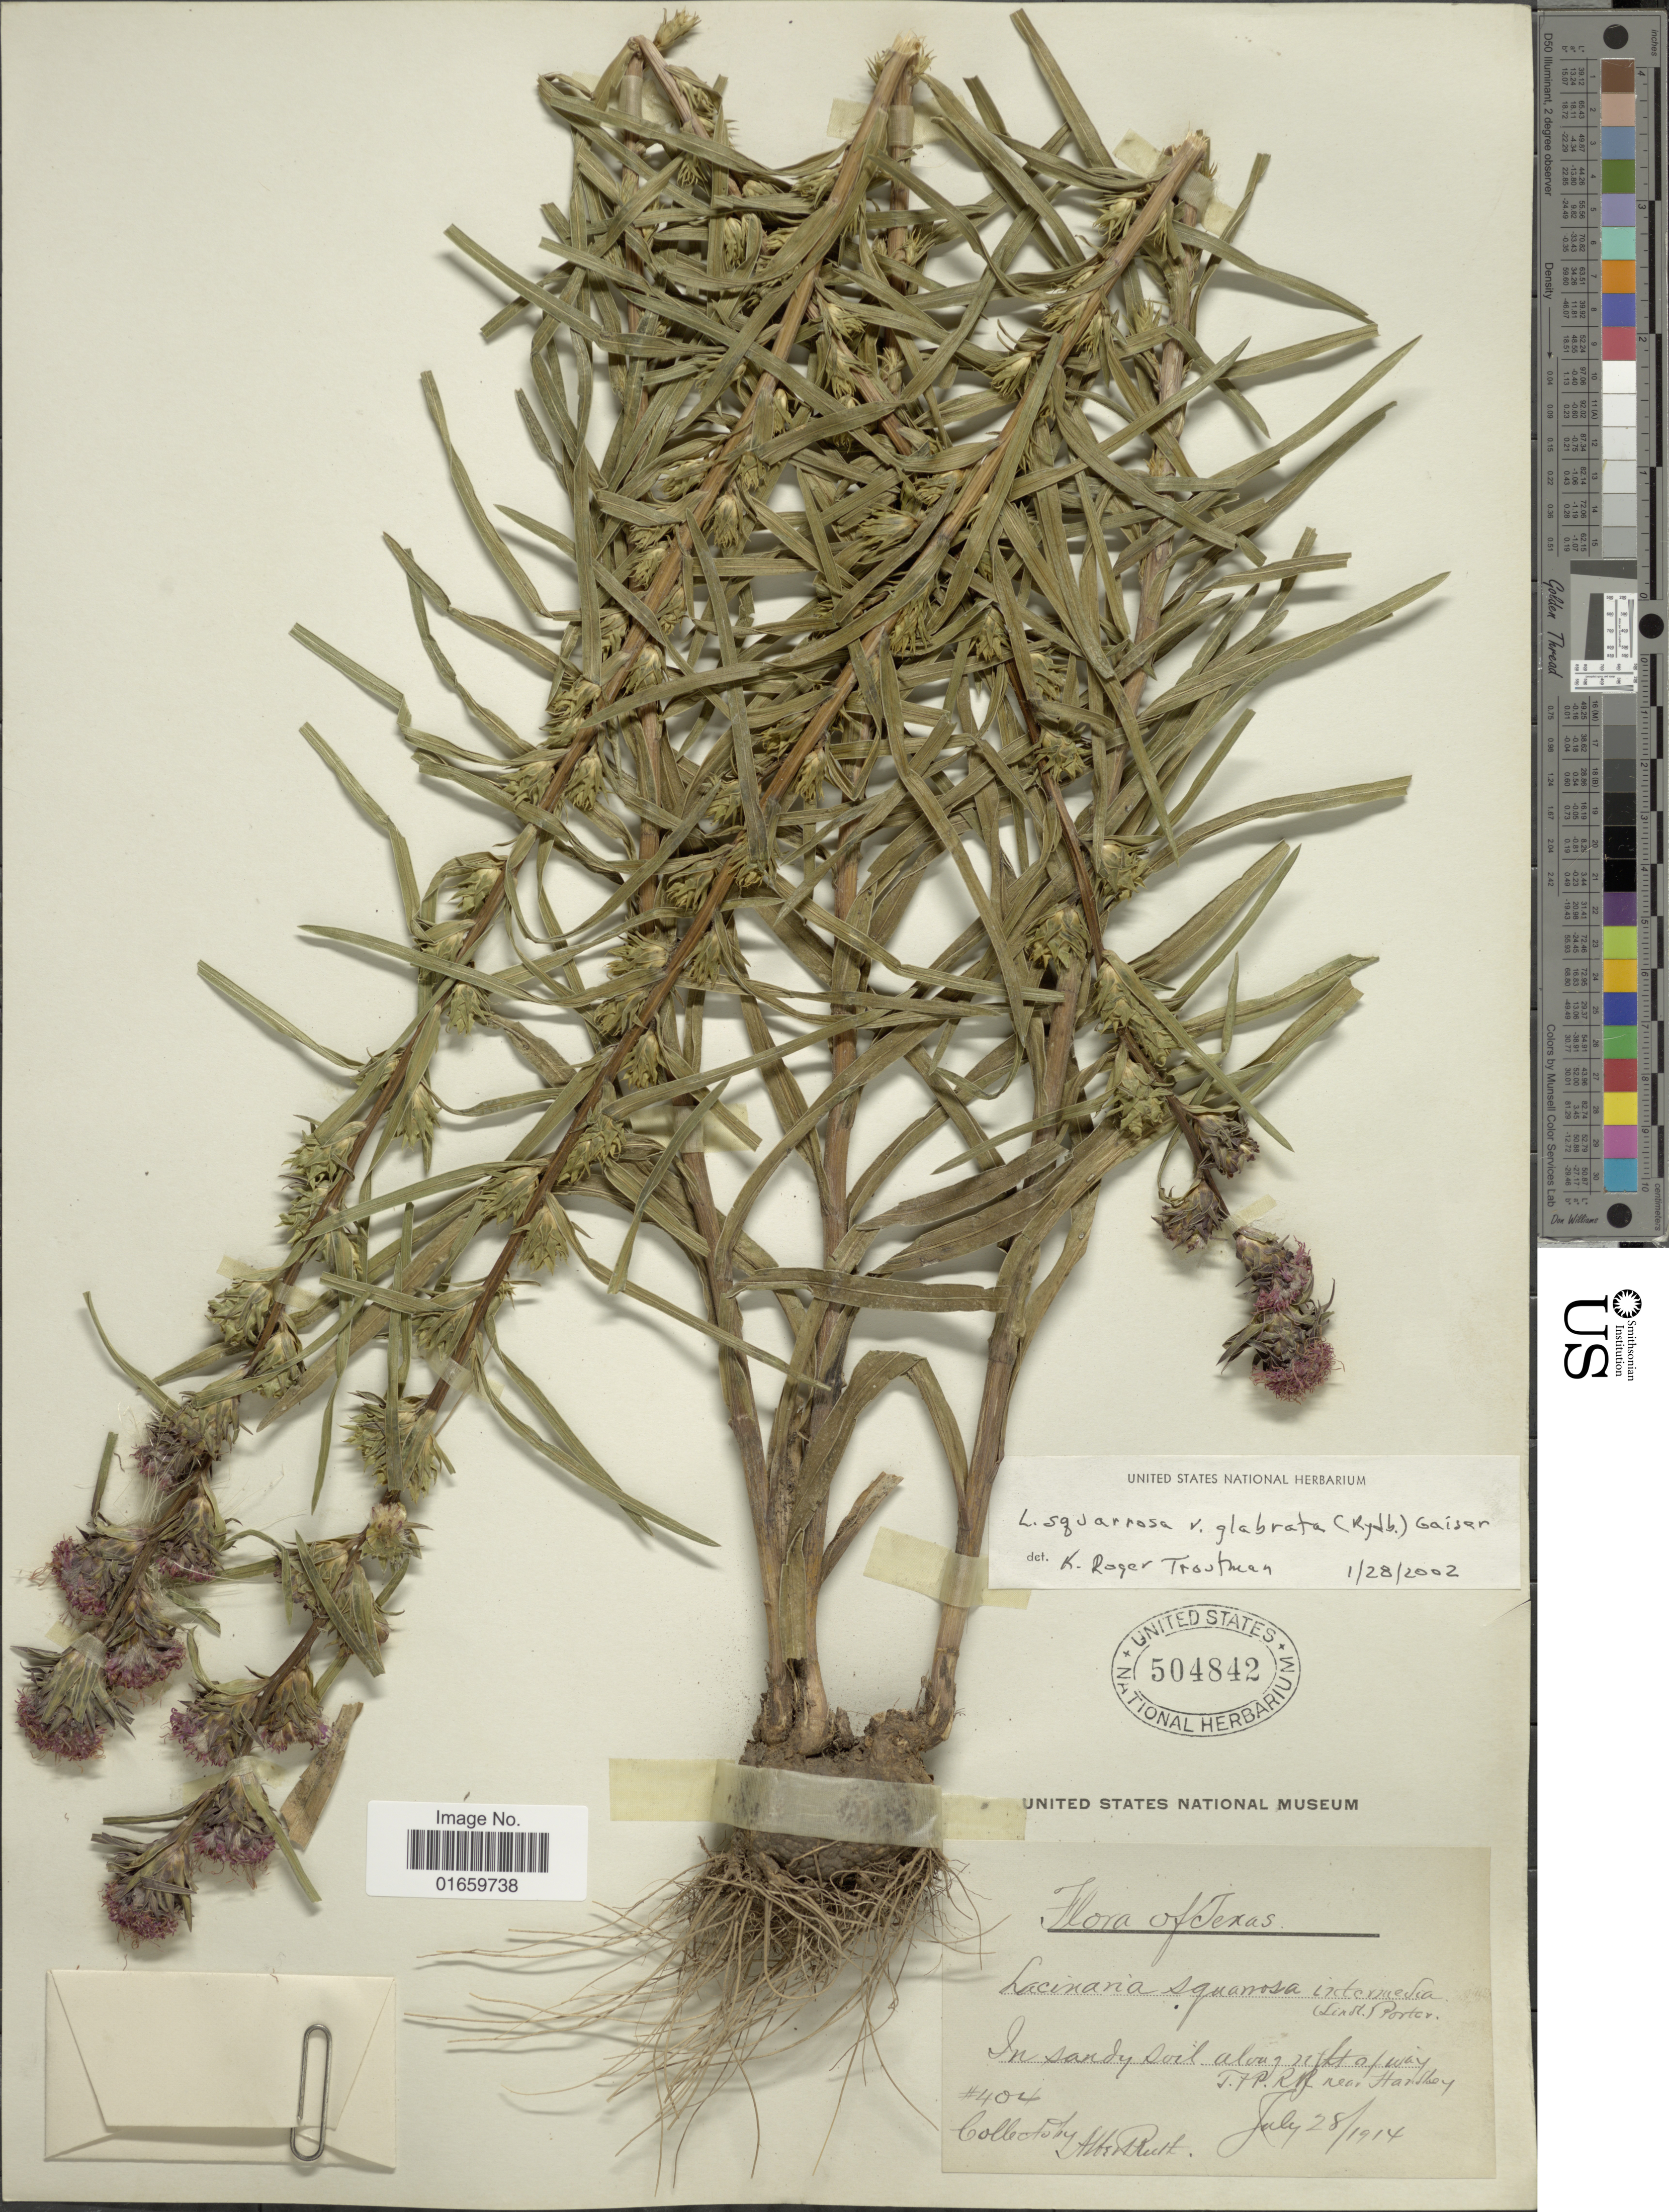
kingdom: Plantae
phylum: Tracheophyta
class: Magnoliopsida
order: Asterales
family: Asteraceae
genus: Liatris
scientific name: Liatris squarrosa var. glabrata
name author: (Rydb.) Gaiser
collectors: A. Ruth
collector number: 404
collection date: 1914-07-25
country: United States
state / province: Texas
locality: Along right of way T.+P. R.R. [Texas & Pacific railroad] near Handley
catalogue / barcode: US 504842